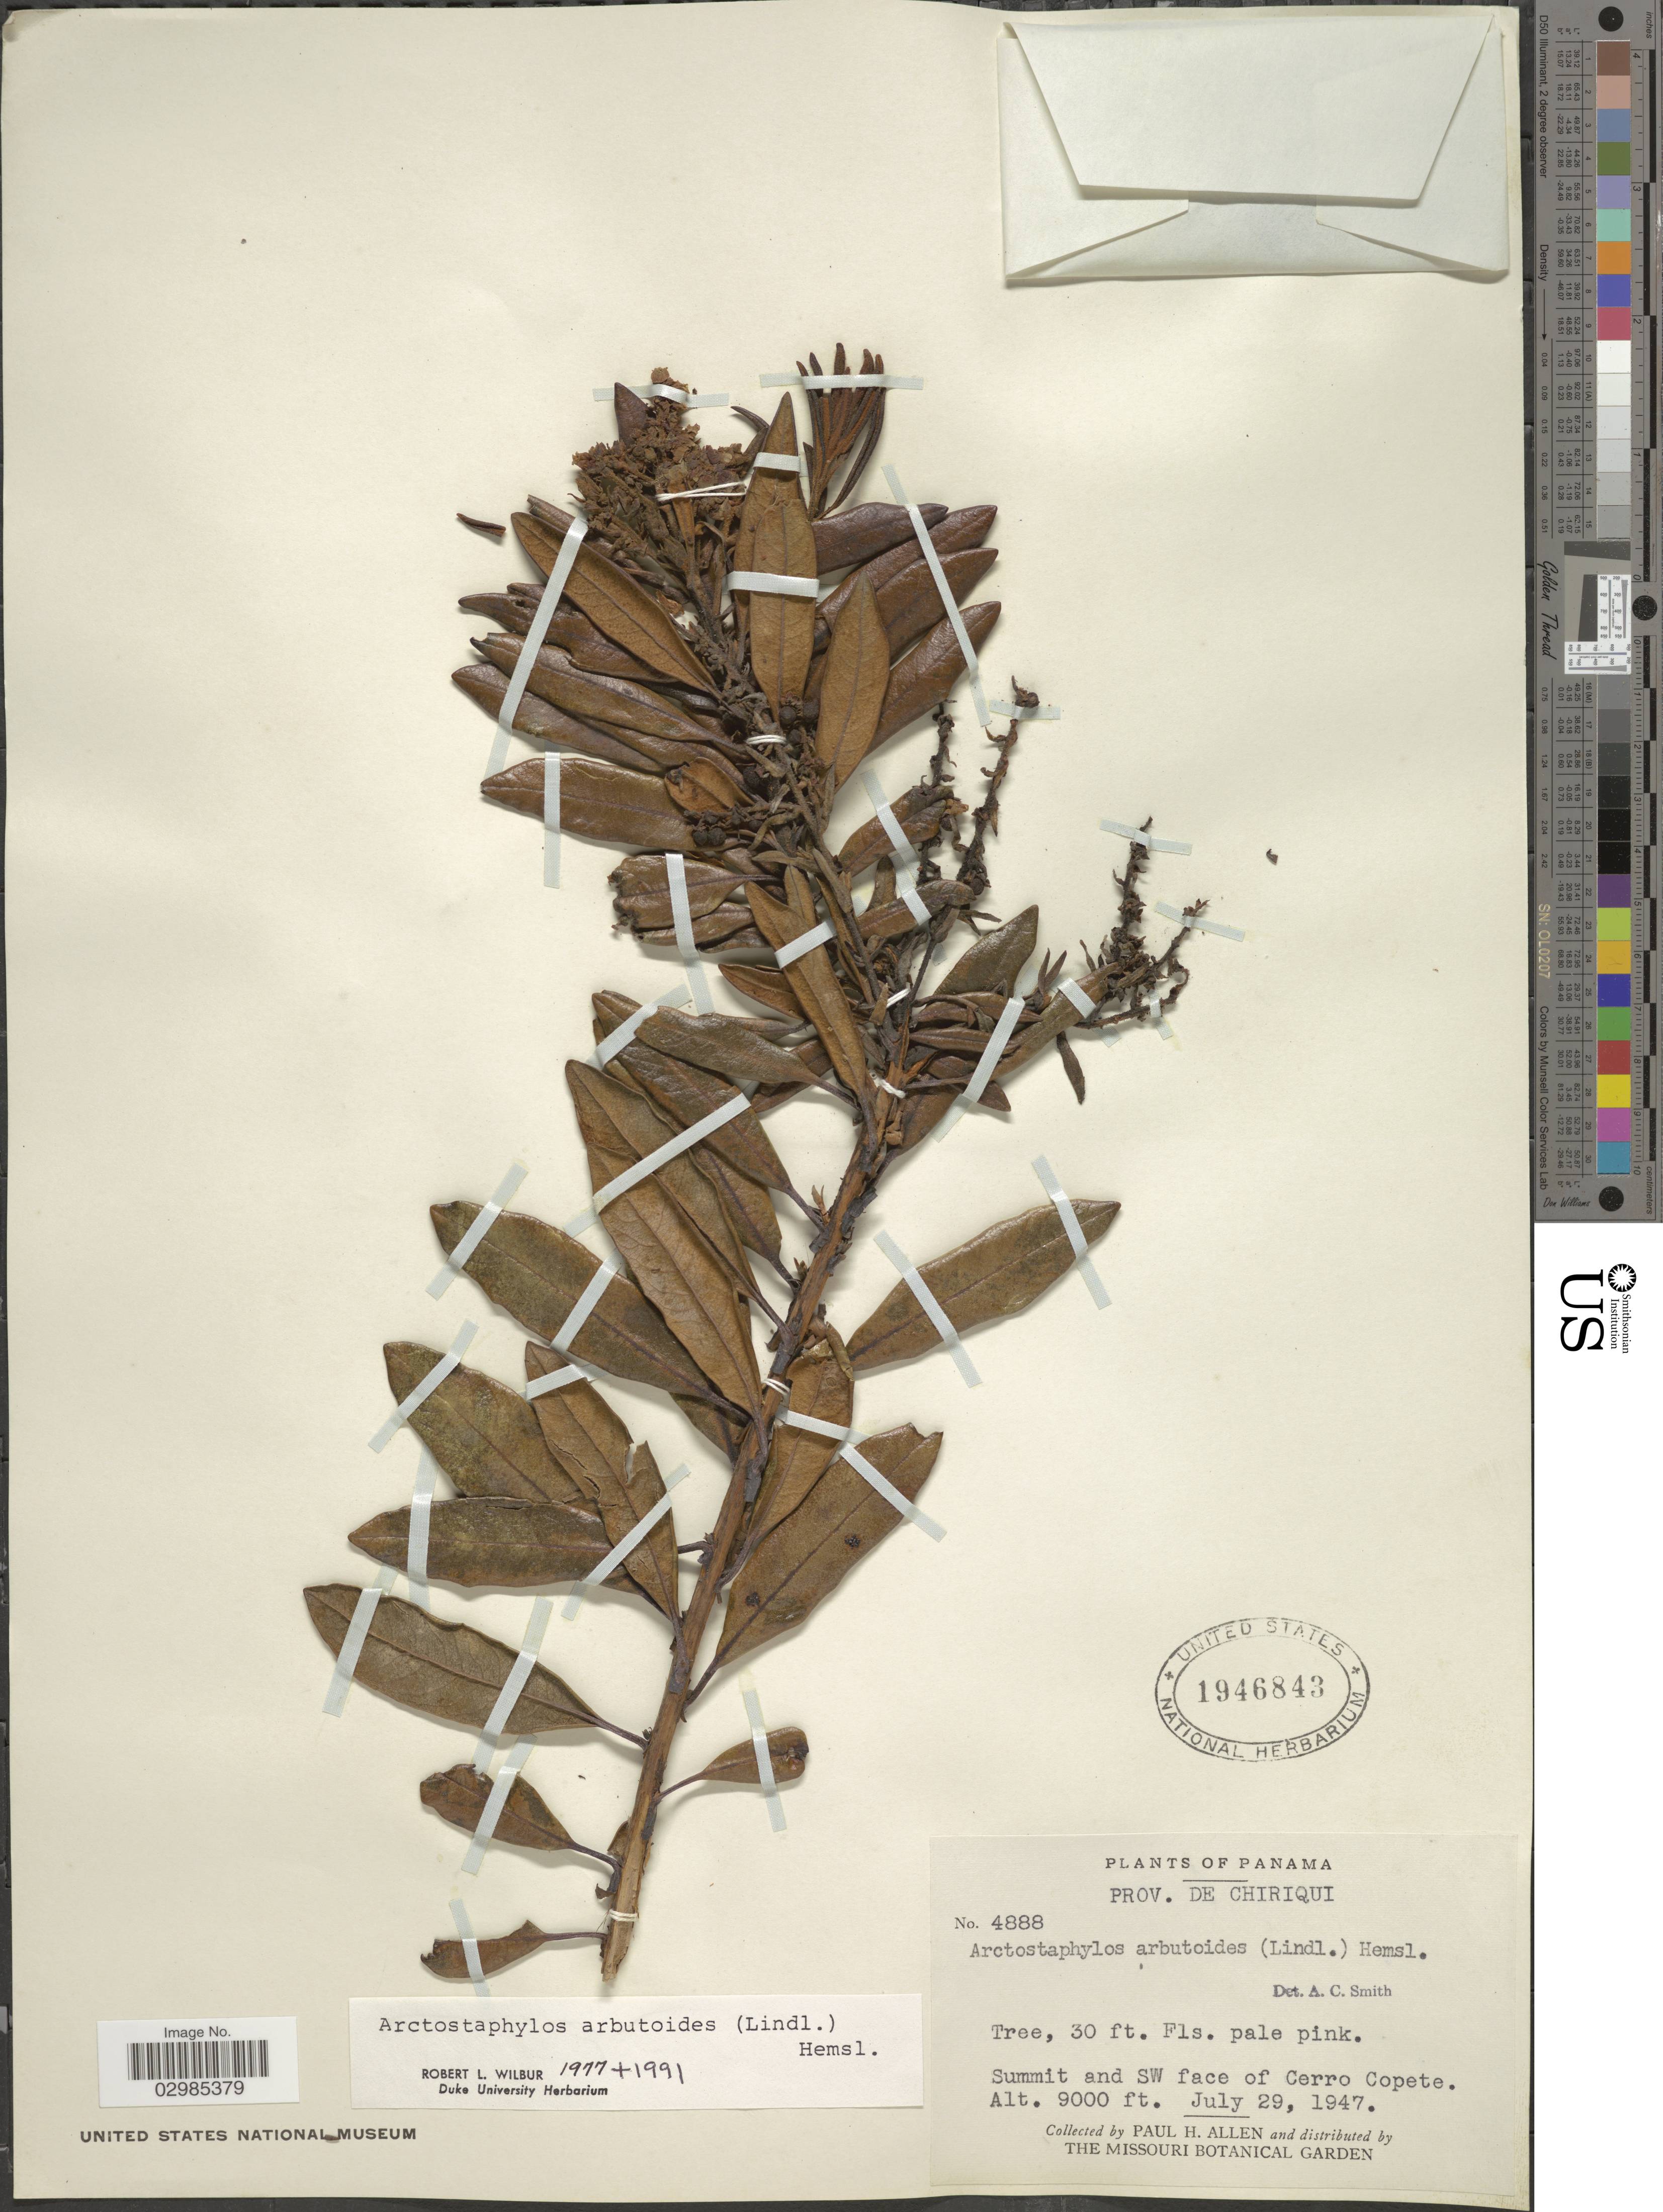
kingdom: Plantae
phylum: Tracheophyta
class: Magnoliopsida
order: Ericales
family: Ericaceae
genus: Arctostaphylos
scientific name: Arctostaphylos arbutoides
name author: (Lindl.) Hemsl.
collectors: P. H. Allen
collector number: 4888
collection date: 1947-07-29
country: Panama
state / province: Chiriqui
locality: Summit and SW face of Cerro Copete.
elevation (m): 2743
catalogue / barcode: US 1946843